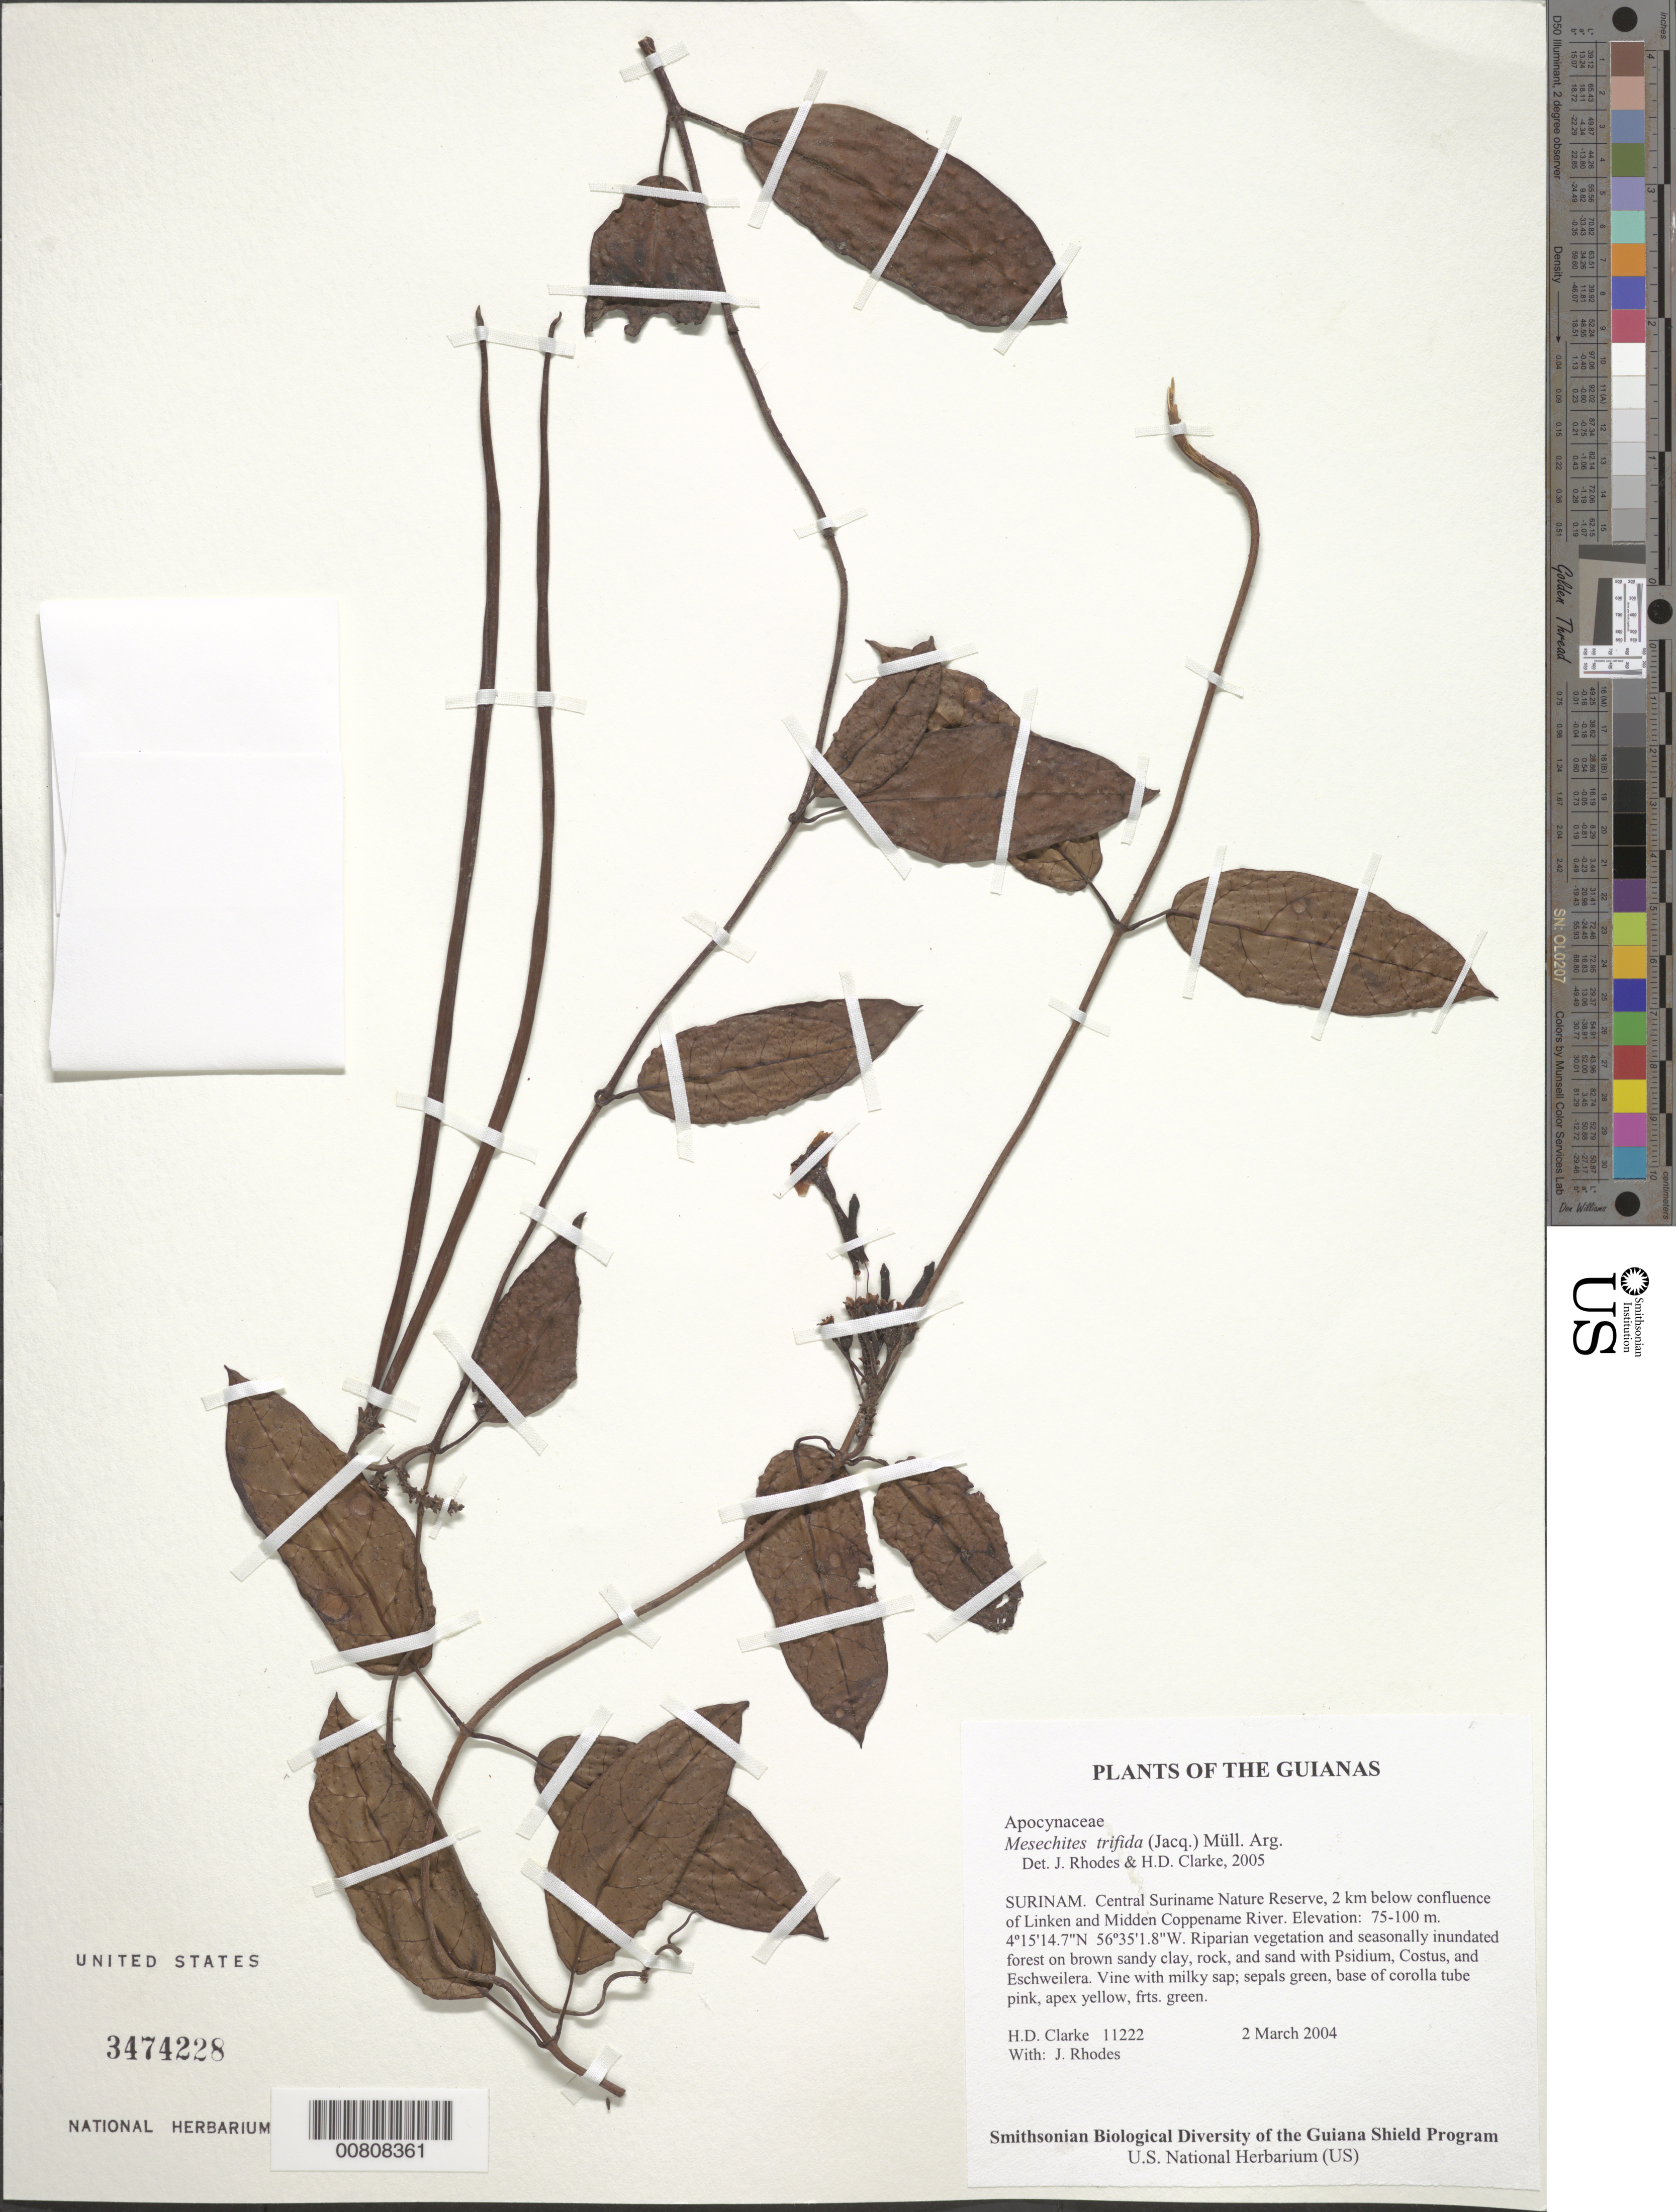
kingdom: Plantae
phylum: Tracheophyta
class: Magnoliopsida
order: Gentianales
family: Apocynaceae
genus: Mesechites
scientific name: Mesechites trifidus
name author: (Jacq.) Müll. Arg.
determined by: Clarke, H. D.; Rhodes, J.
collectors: H. D. Clarke & J. Rhodes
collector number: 11222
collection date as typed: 2 March 2004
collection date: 2004-03-02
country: Suriname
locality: Central Suriname Nature Reserve, 2 km below confluence of Linken and Midden Coppename River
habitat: Riparian vegetation and seasonally inundated forest on brown sandy clay, rock, and sand with Psidium, Costus, and Eschweilera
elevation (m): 75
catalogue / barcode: US 3474228